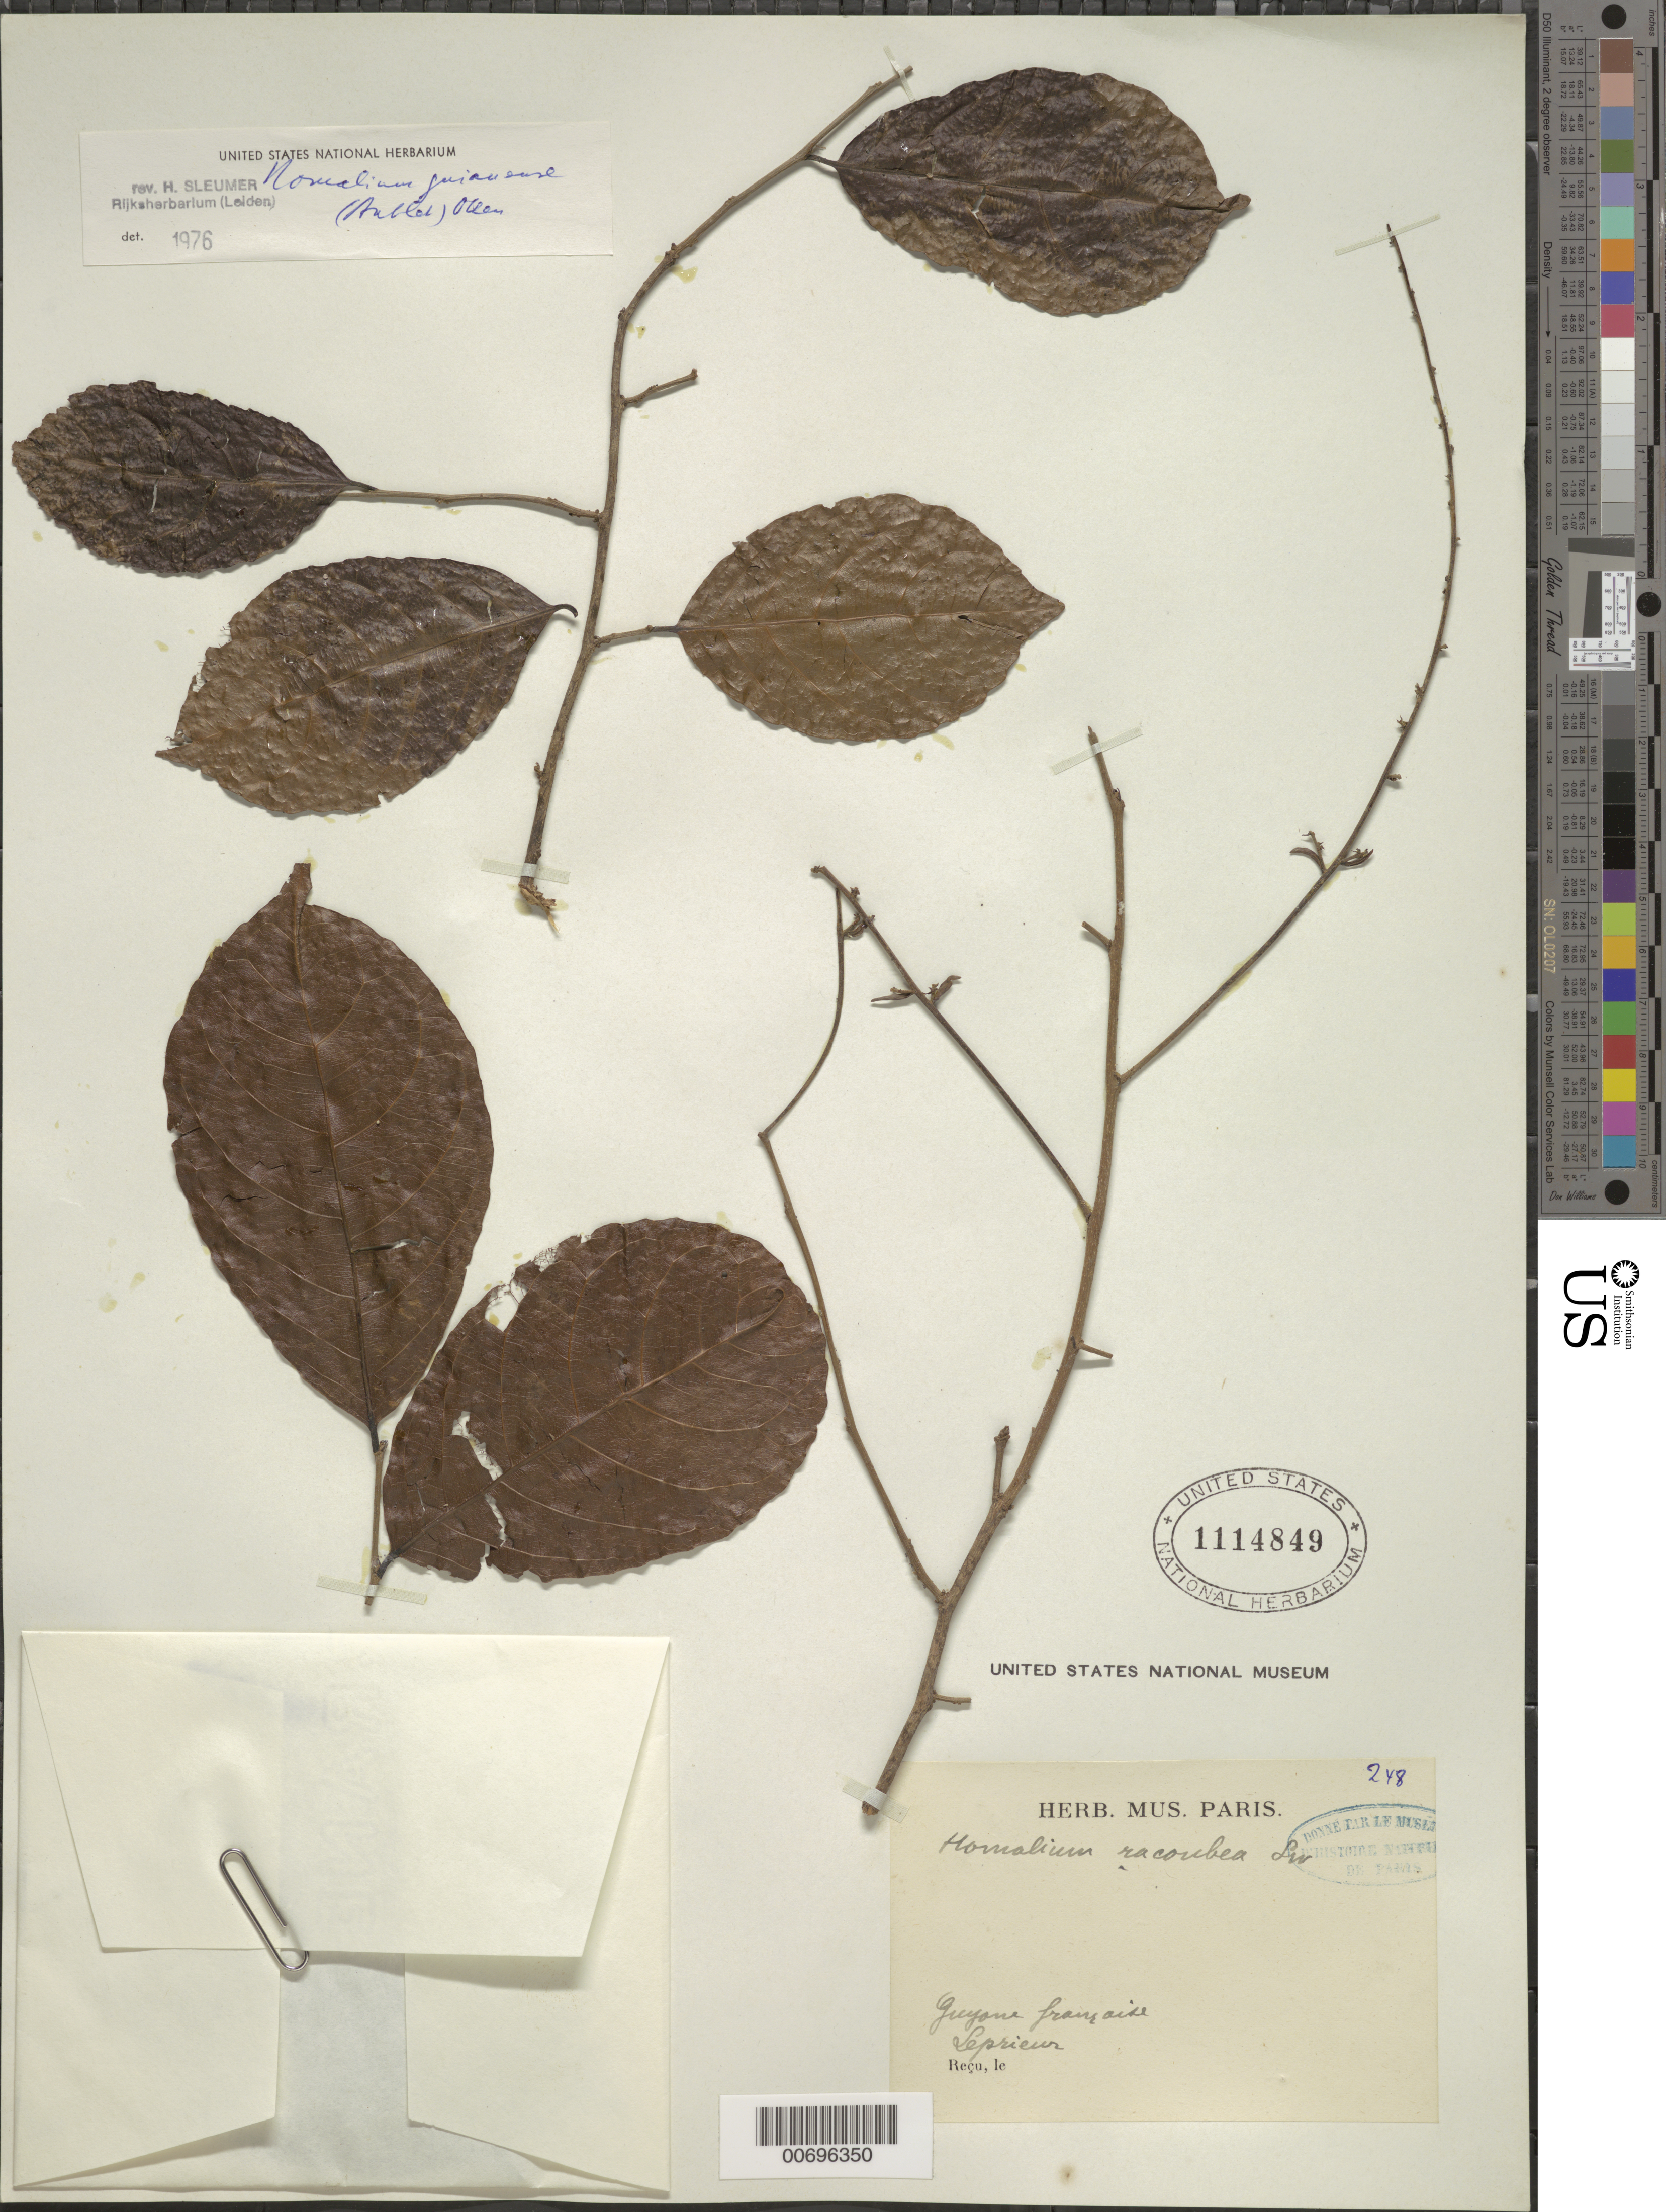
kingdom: Plantae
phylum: Tracheophyta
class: Magnoliopsida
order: Malpighiales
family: Salicaceae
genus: Homalium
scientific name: Homalium racemosum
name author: Jacq.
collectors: F. M. R. Leprieur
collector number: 248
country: French Guiana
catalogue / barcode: US 1114849